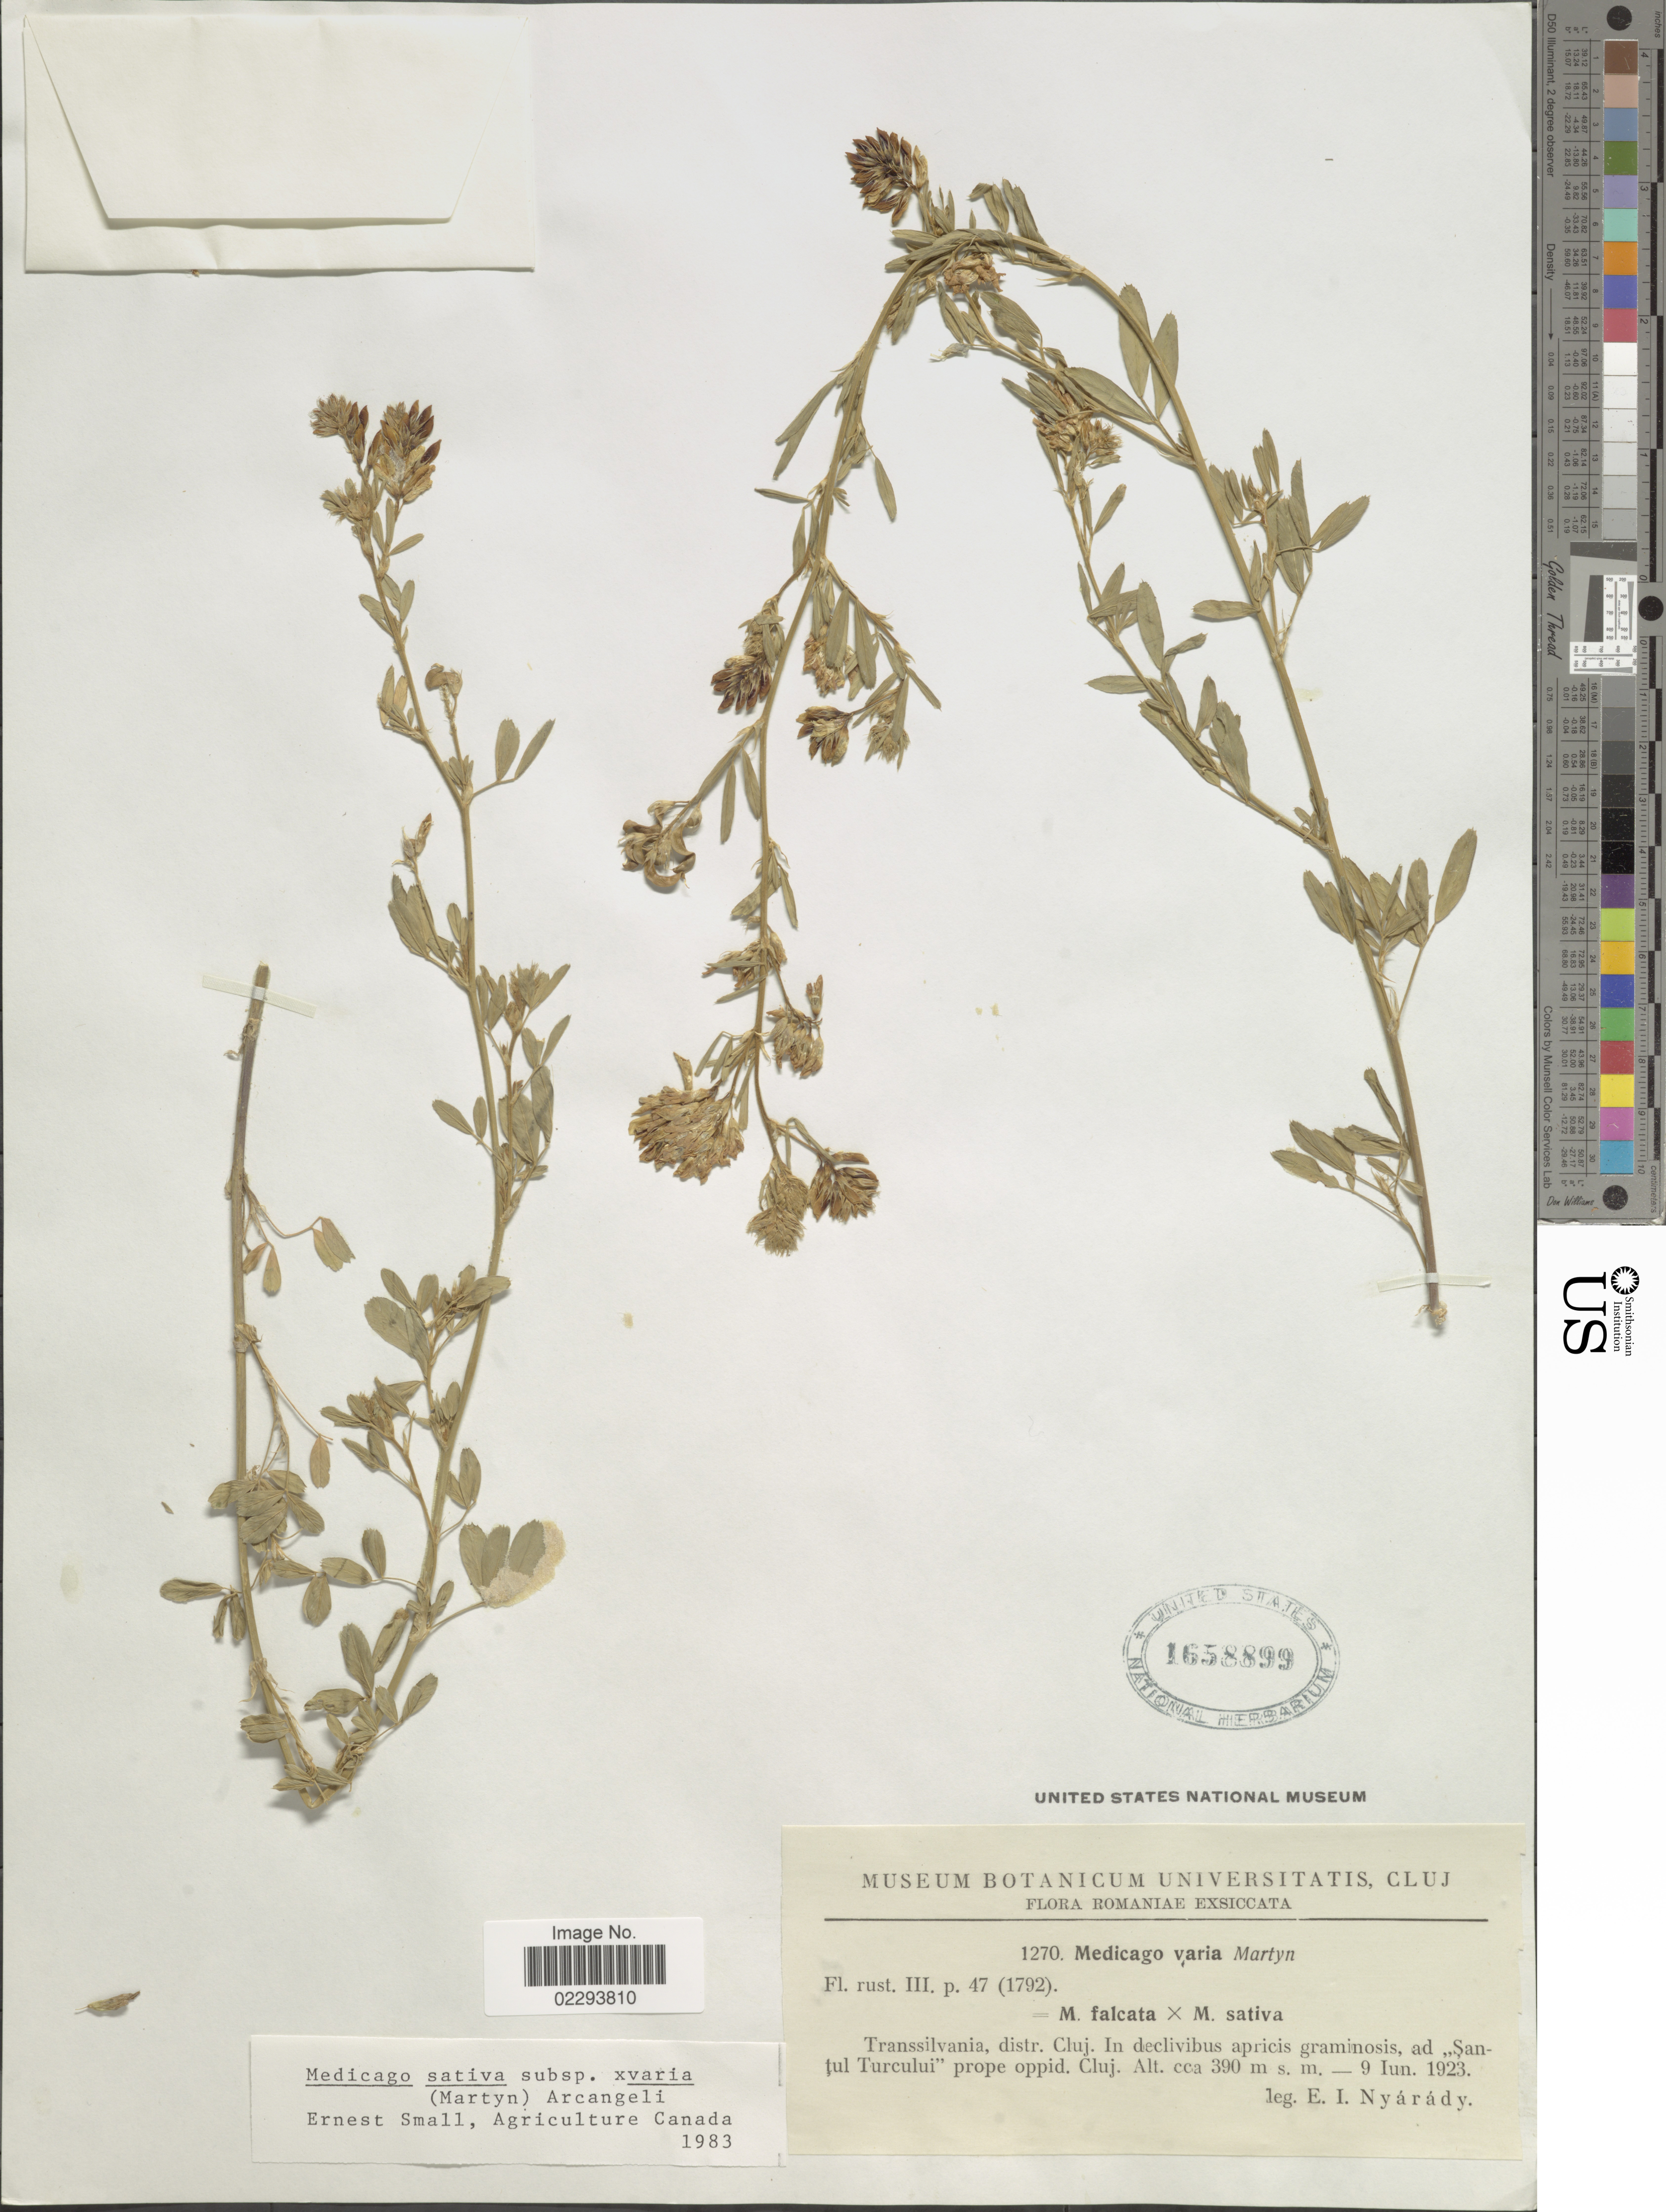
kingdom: Plantae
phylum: Tracheophyta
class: Magnoliopsida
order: Fabales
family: Fabaceae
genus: Medicago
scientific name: Medicago sativa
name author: L.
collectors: E. Nyárády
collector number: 1270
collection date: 1923-06-09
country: Romania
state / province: Cluj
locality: Romaniae, Transsilvania distr. Cluj. In declivibus apricis graminosis, ad San-tul Turcului prope oppid. Cluj.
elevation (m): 390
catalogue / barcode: US 1658899